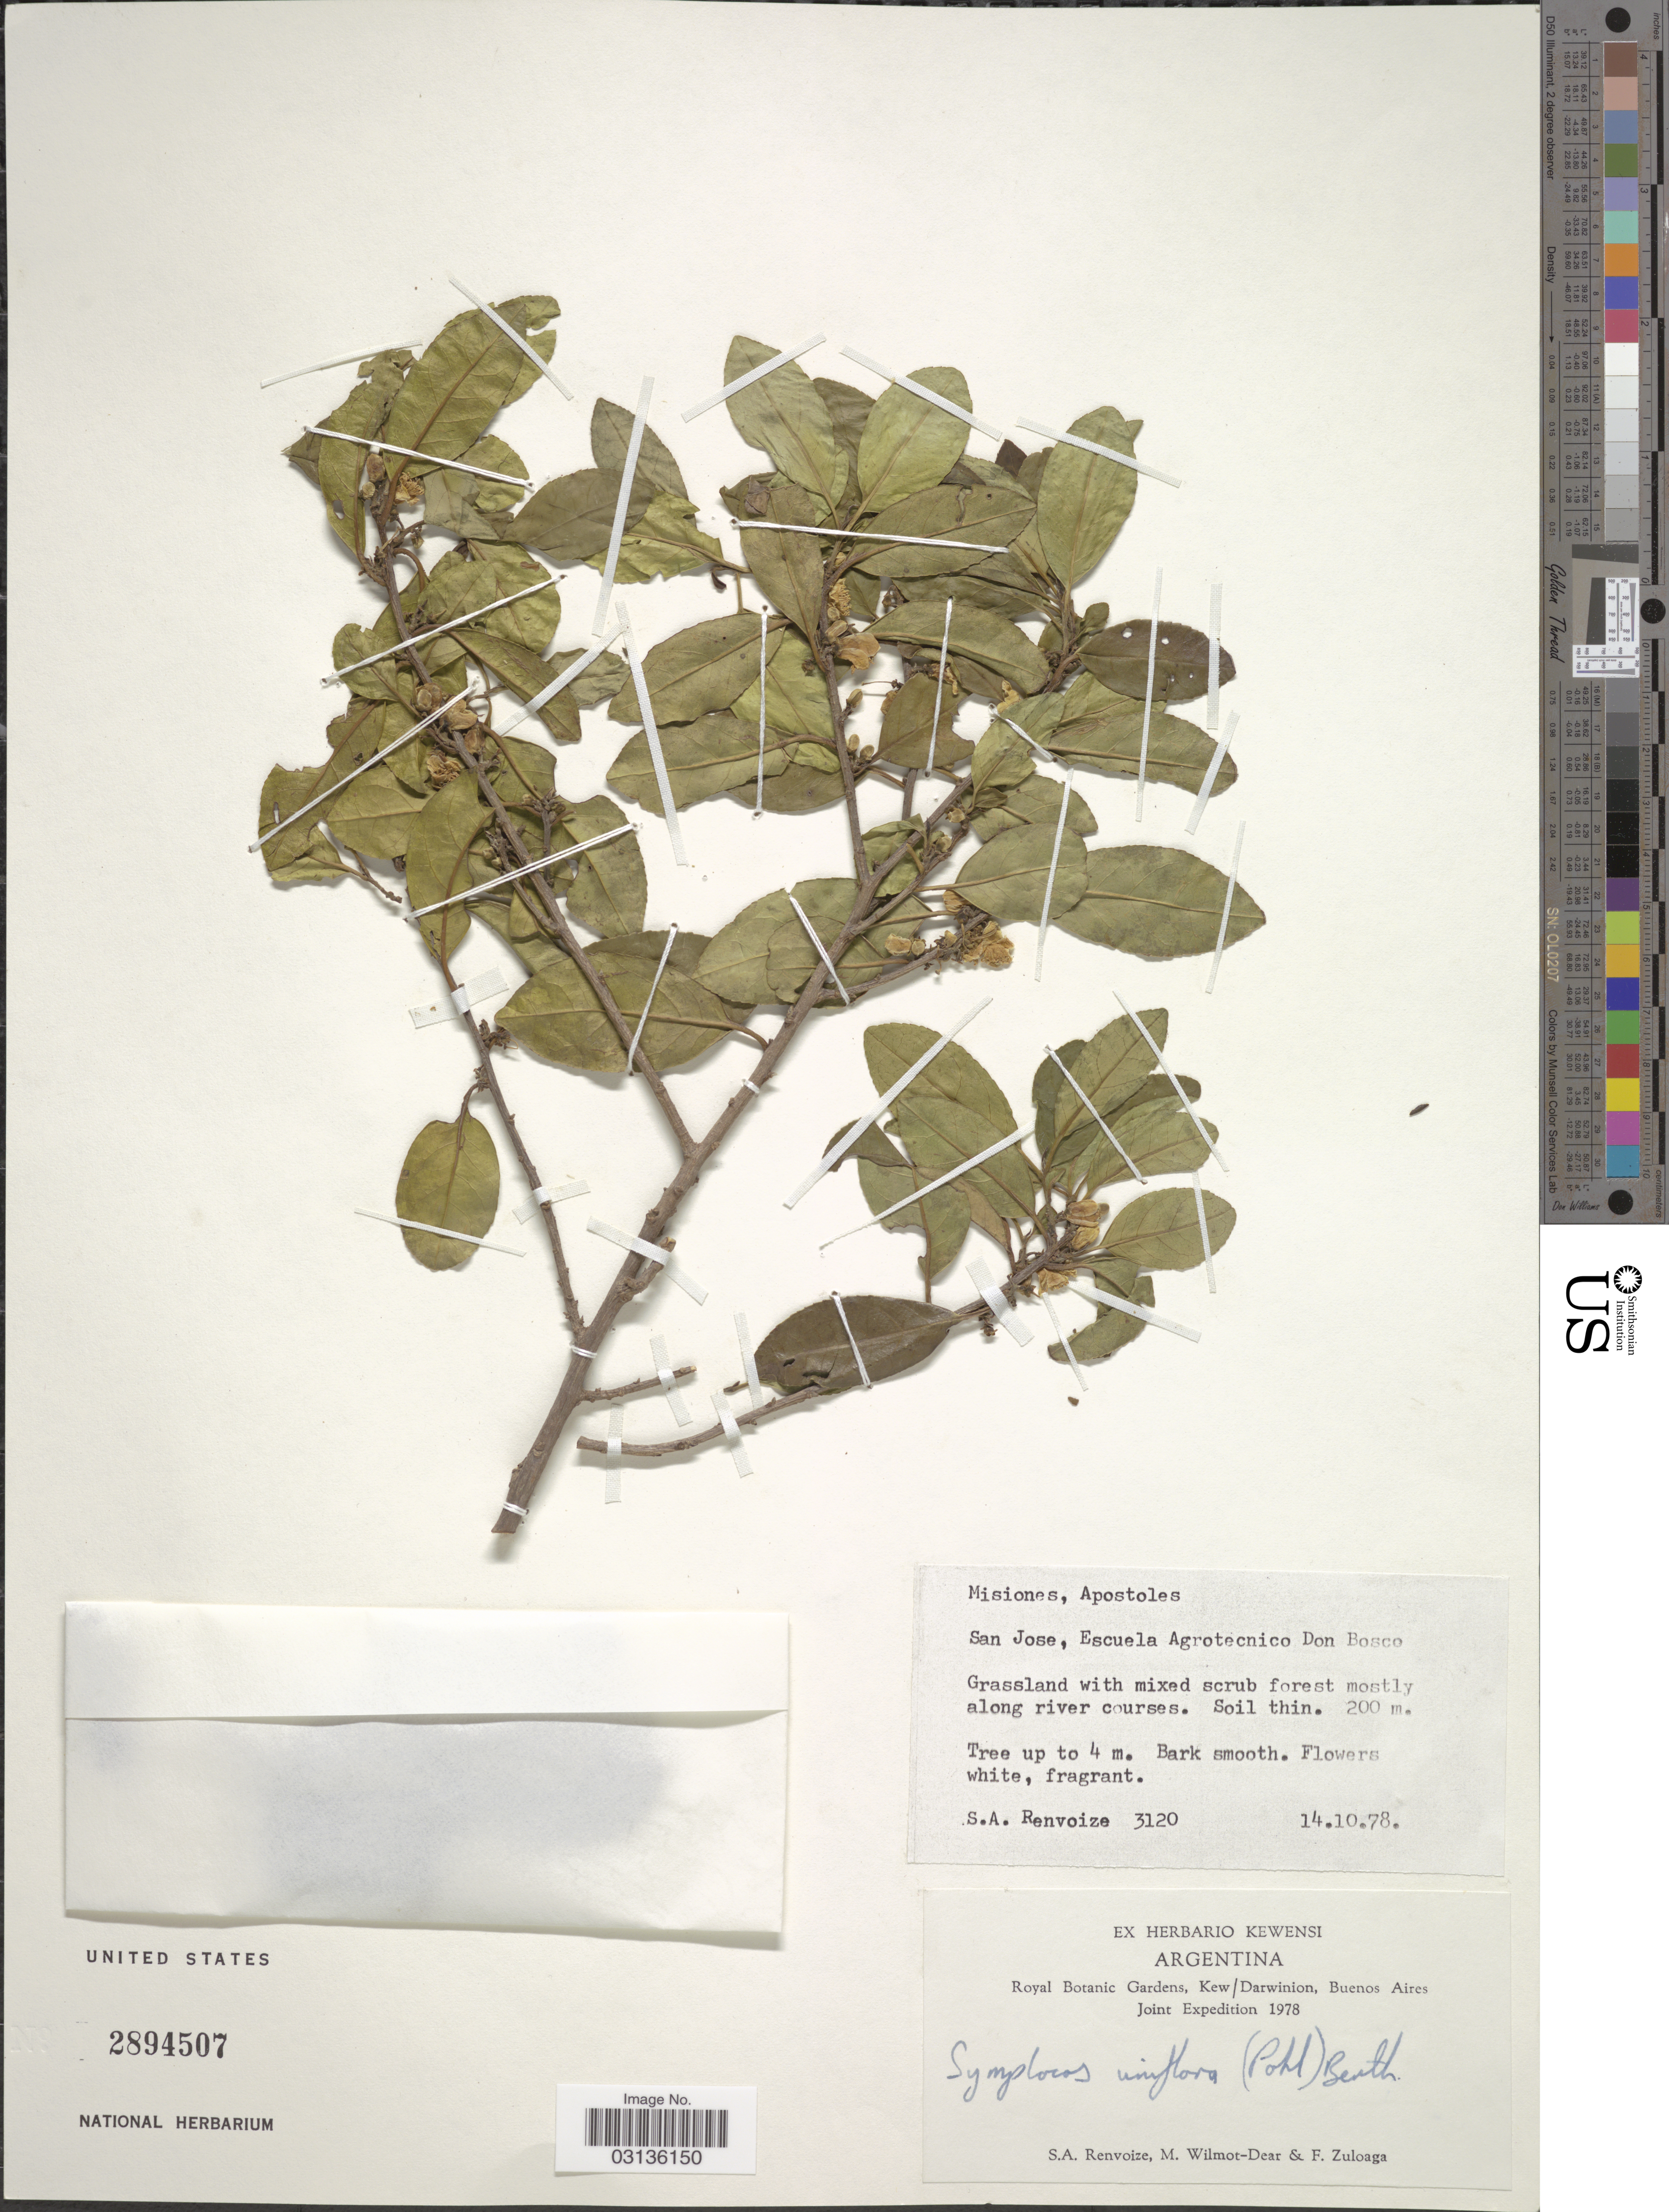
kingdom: Plantae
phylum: Tracheophyta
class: Magnoliopsida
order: Ericales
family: Symplocaceae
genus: Symplocos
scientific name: Symplocos uniflora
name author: (Pohl) Benth.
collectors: S. A. Renvoize, M. Wilmot-Dear & F. Zuloaga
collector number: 3120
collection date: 1978-10-14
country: Argentina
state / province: Misiones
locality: Apostoles, Escuela Agrotecnico Don Bosco.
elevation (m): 200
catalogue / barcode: US 2894507